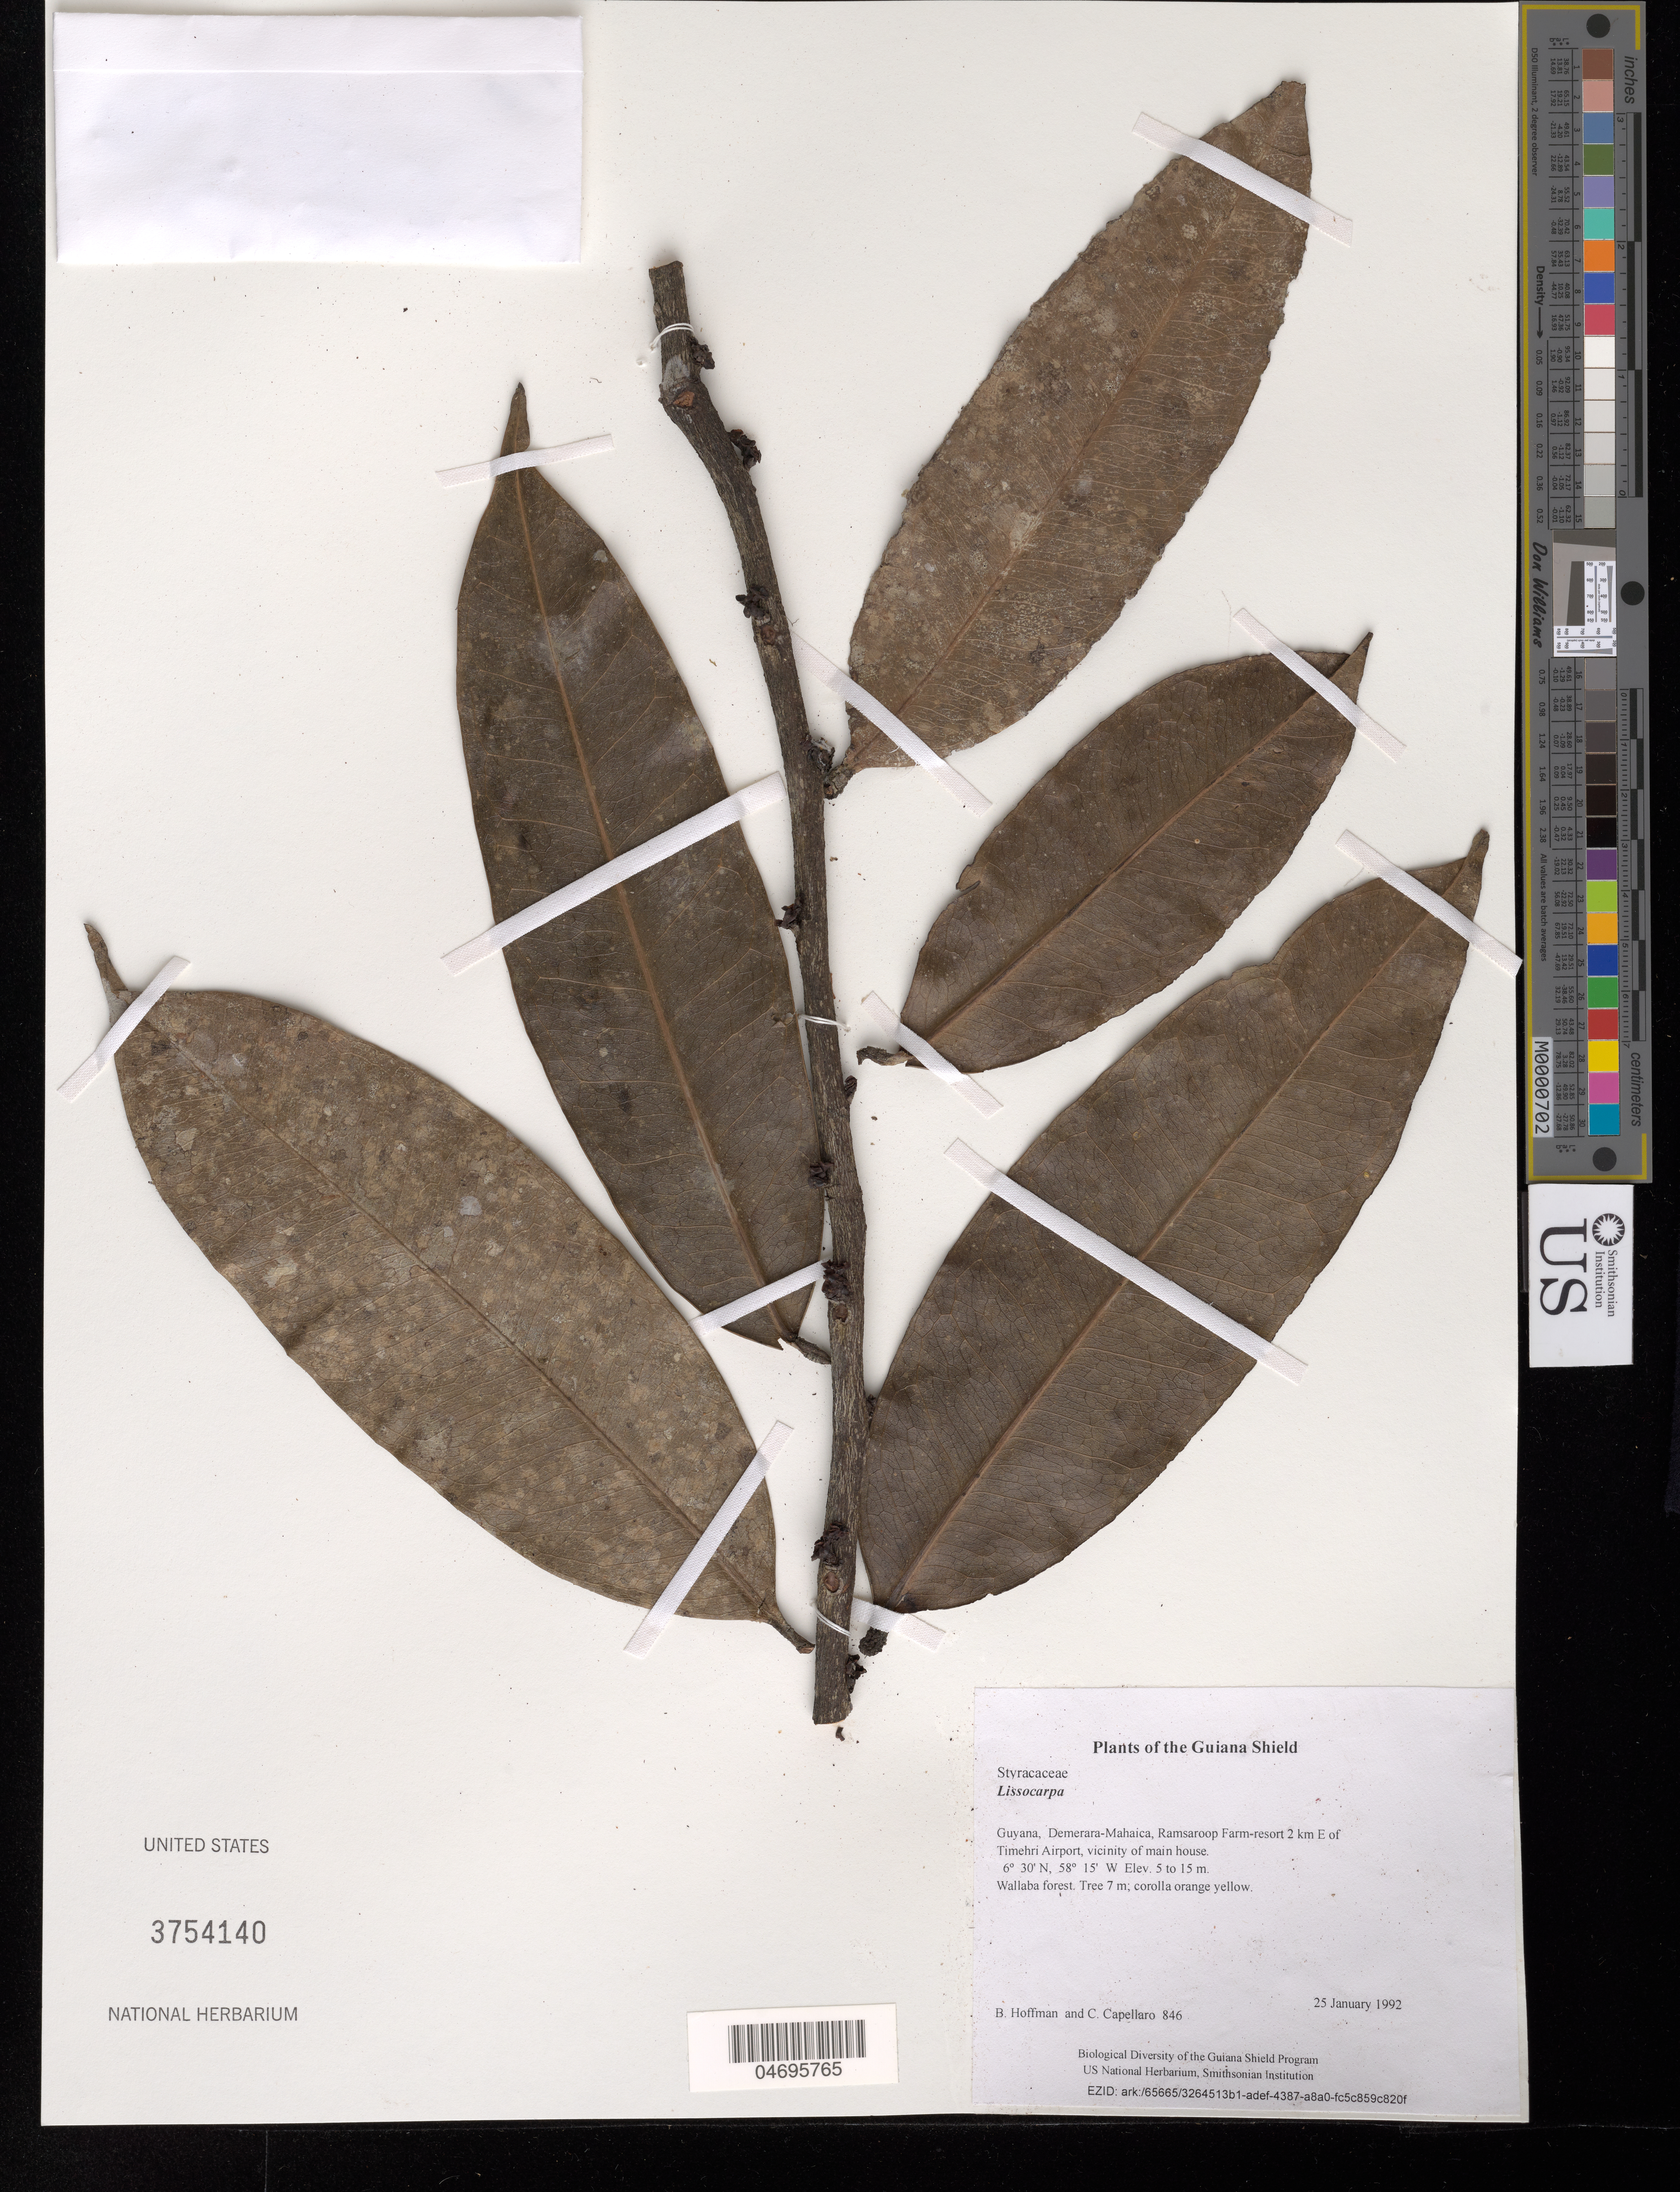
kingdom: Plantae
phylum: Tracheophyta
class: Magnoliopsida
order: Ericales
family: Ebenaceae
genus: Lissocarpa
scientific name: Lissocarpa guianensis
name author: Gleason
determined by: Wallnöfer, B.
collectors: B. Hoffman & C. Capellaro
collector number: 846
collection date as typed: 25 January 1992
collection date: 1992-01-25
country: Guyana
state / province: Demerara-Mahaica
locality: Ramsaroop Farm-resort 2 km E of Timehri Airport, vicinity of main house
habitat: Wallaba forest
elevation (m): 5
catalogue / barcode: US 3754140